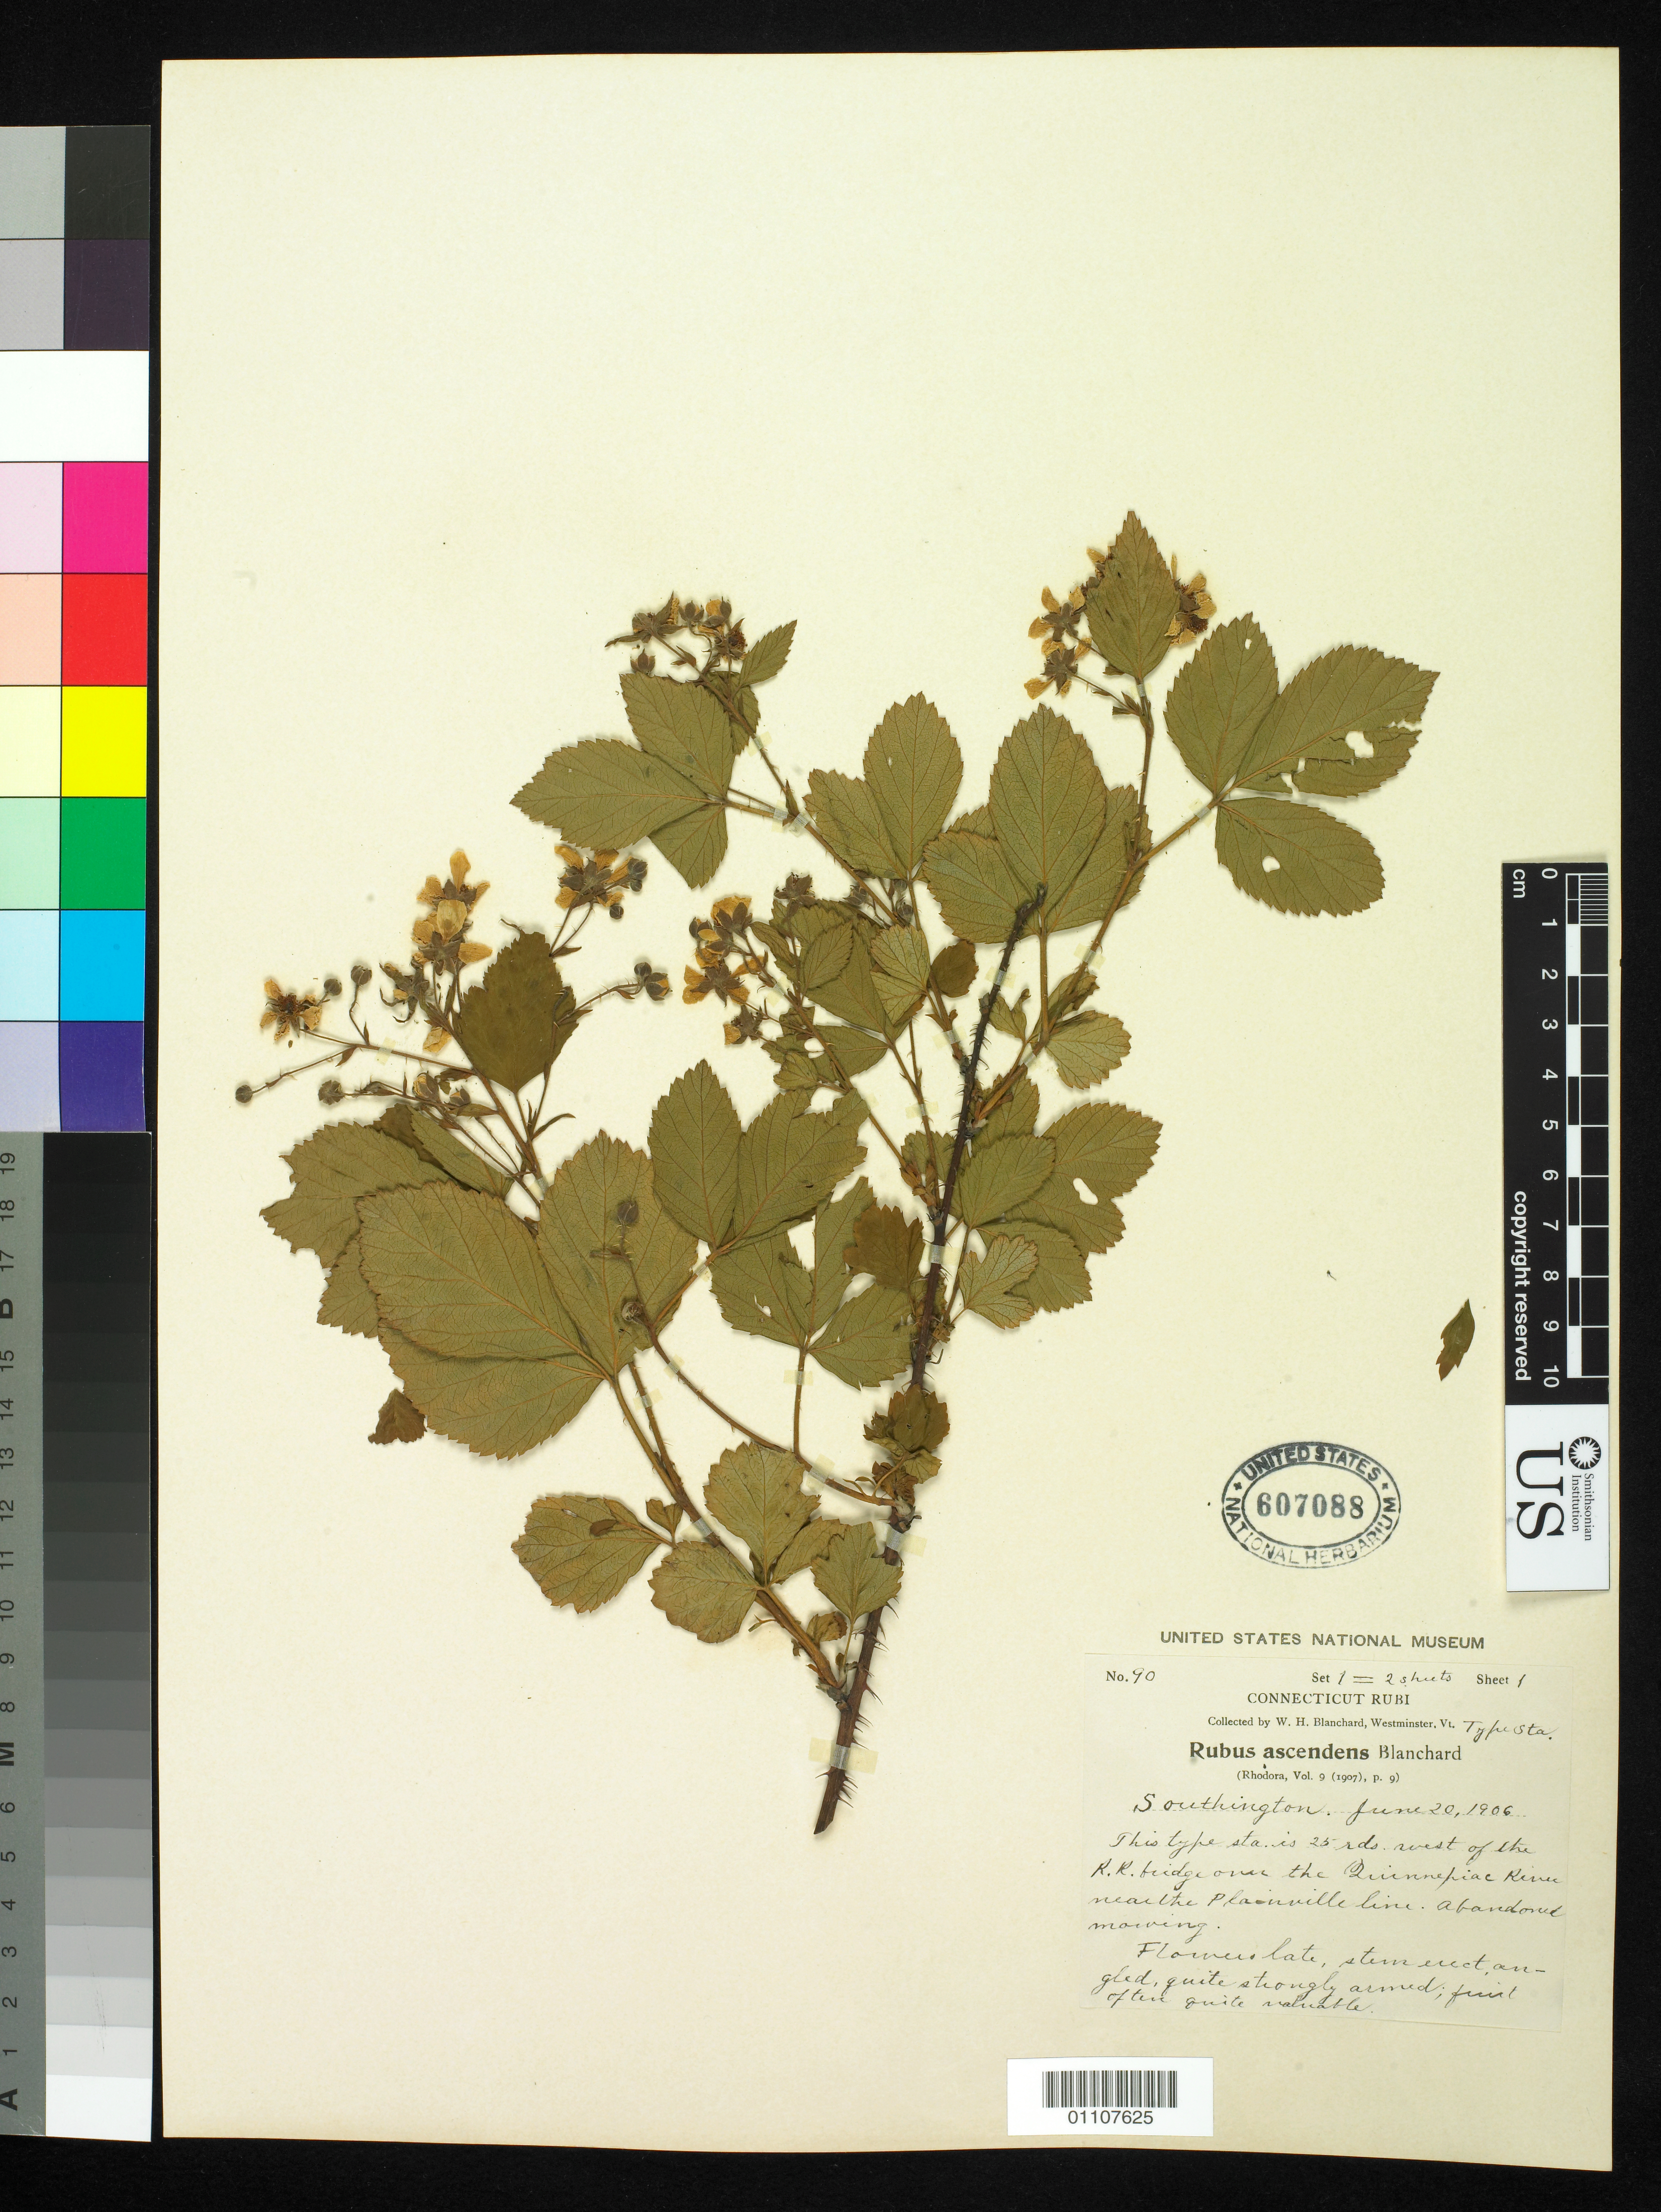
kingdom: Plantae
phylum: Tracheophyta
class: Magnoliopsida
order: Rosales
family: Rosaceae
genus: Rubus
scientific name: Rubus ascendens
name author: Blanch.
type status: Syntype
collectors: W. H. Blanchard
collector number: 90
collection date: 1906-06-20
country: United States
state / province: Connecticut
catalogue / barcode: US 607088